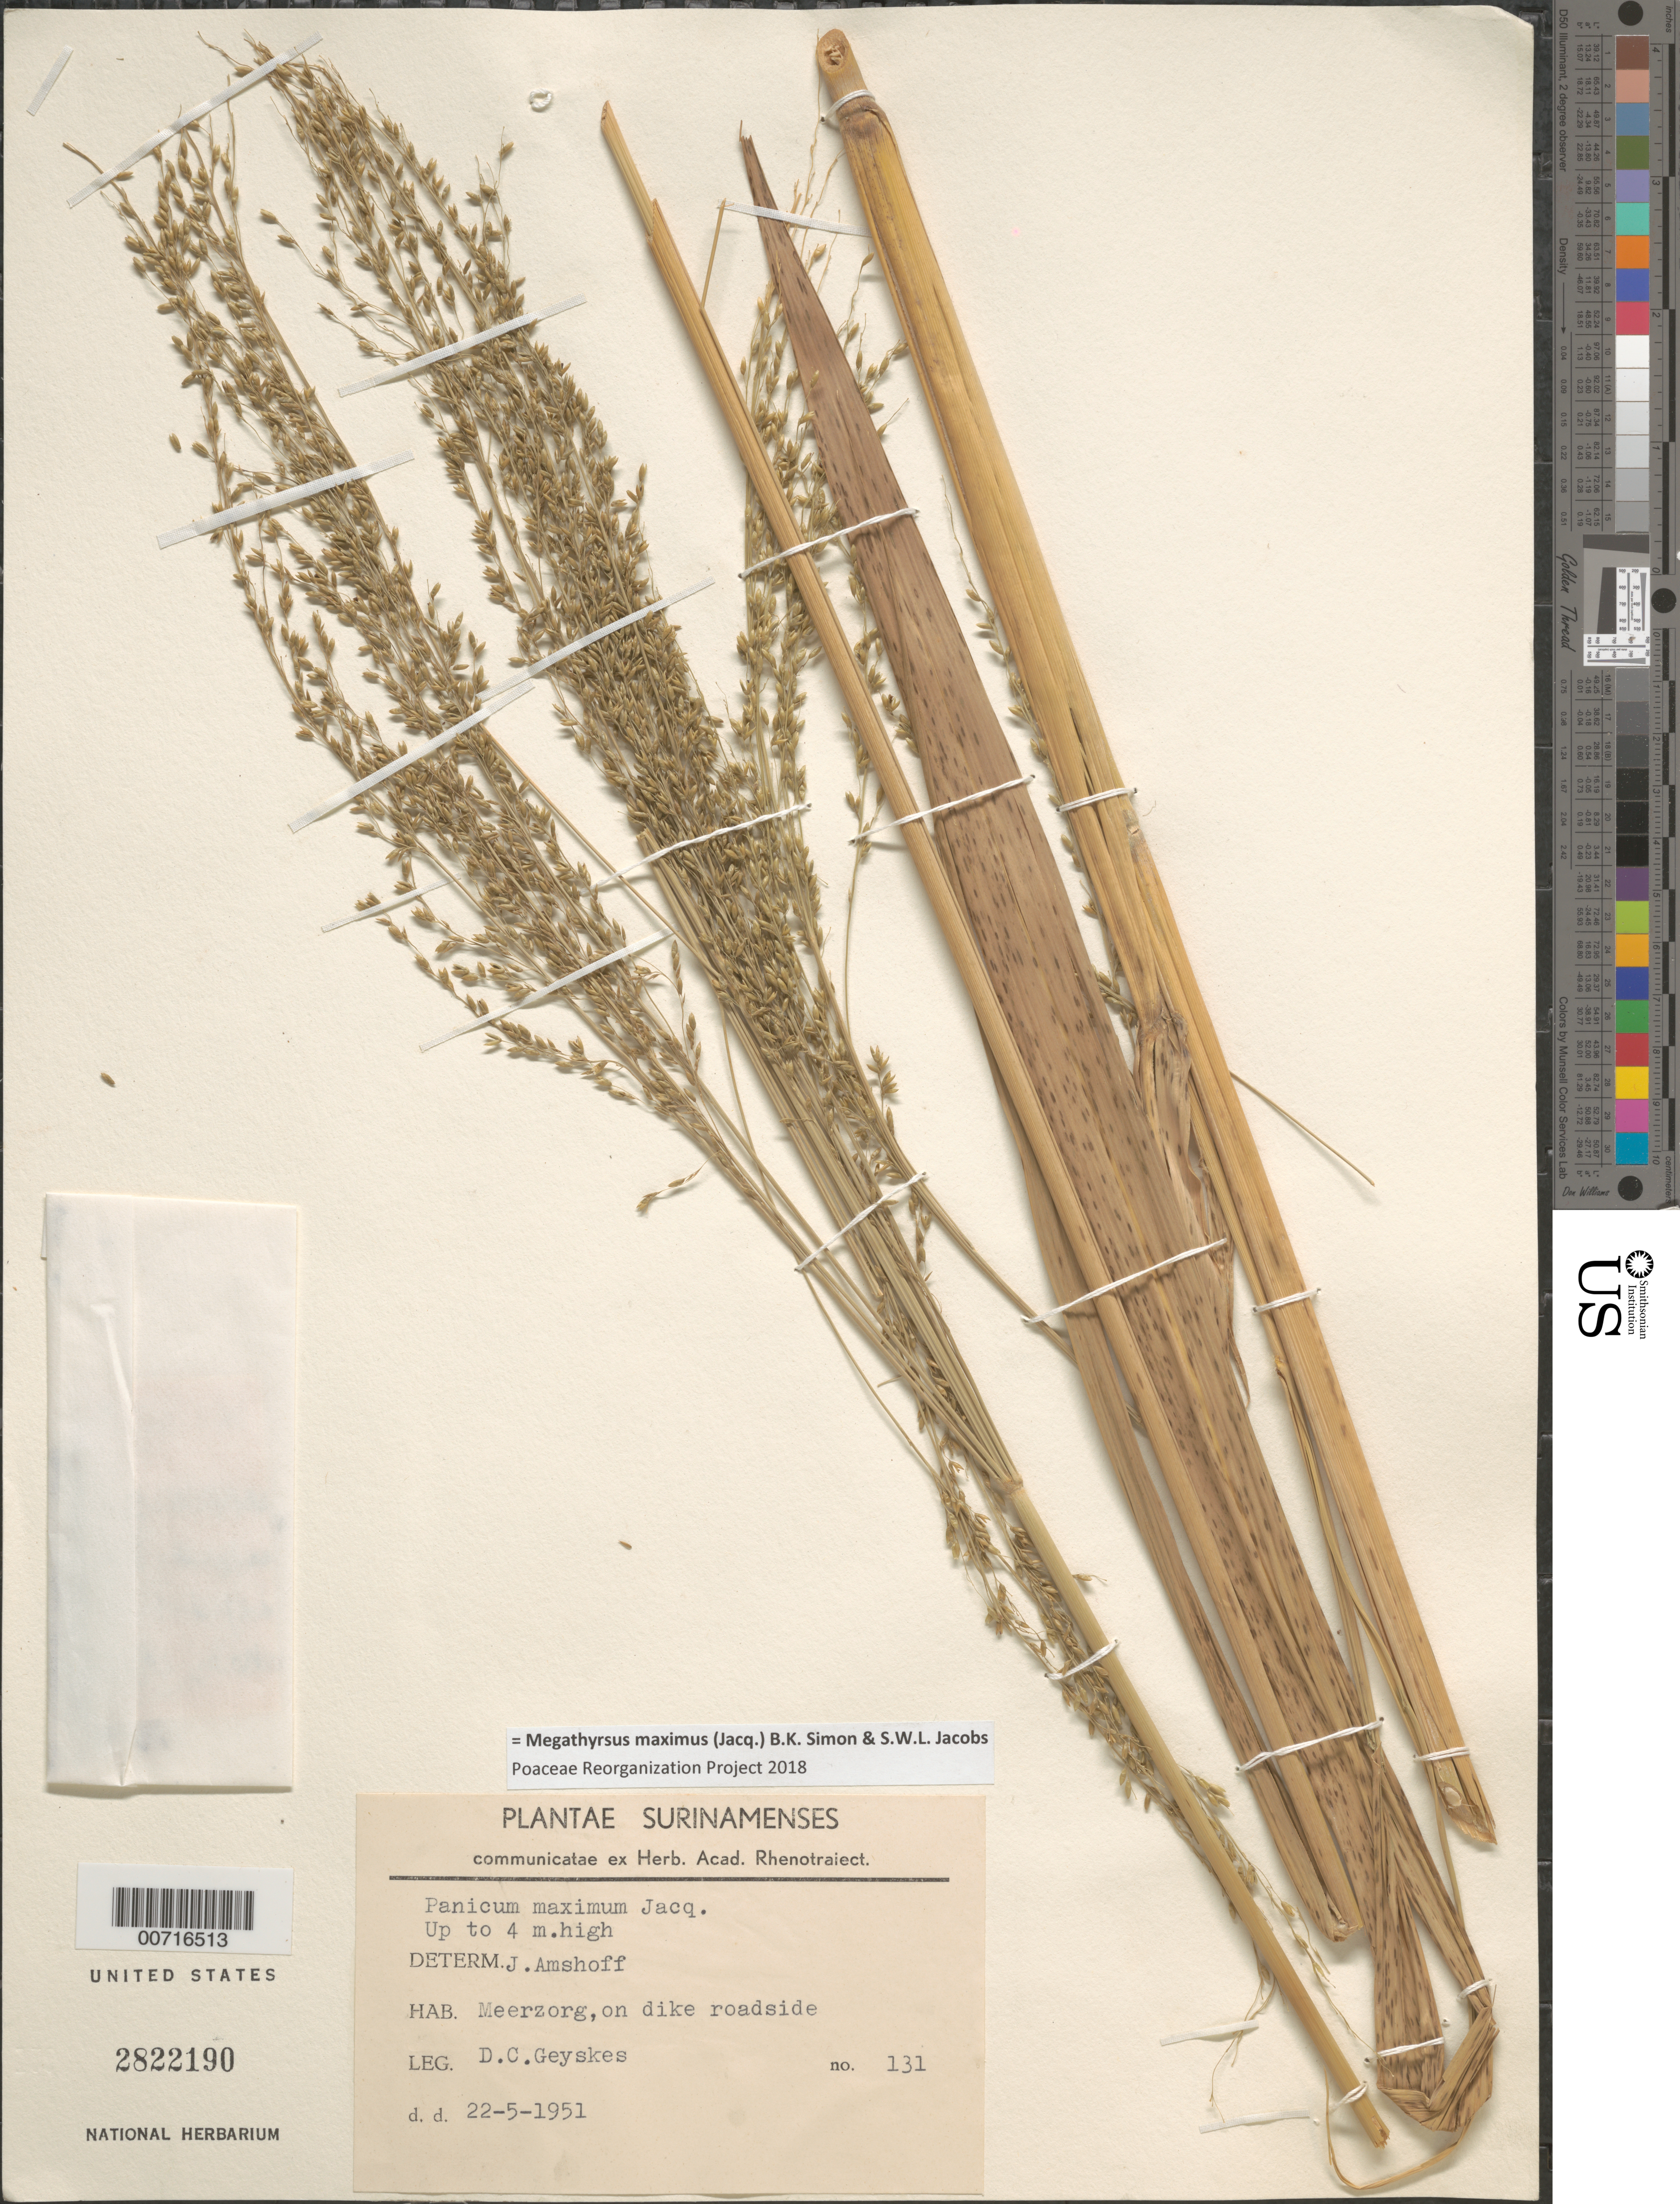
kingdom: Plantae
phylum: Tracheophyta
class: Liliopsida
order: Poales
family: Poaceae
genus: Panicum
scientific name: Panicum maximum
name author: Jacq.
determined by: Amshoff, G. J. H.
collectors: D. Geijskes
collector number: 131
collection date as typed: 22-May-51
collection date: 1951-05-22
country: Suriname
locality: Meerzorg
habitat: On dike roadside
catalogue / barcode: US 2822190